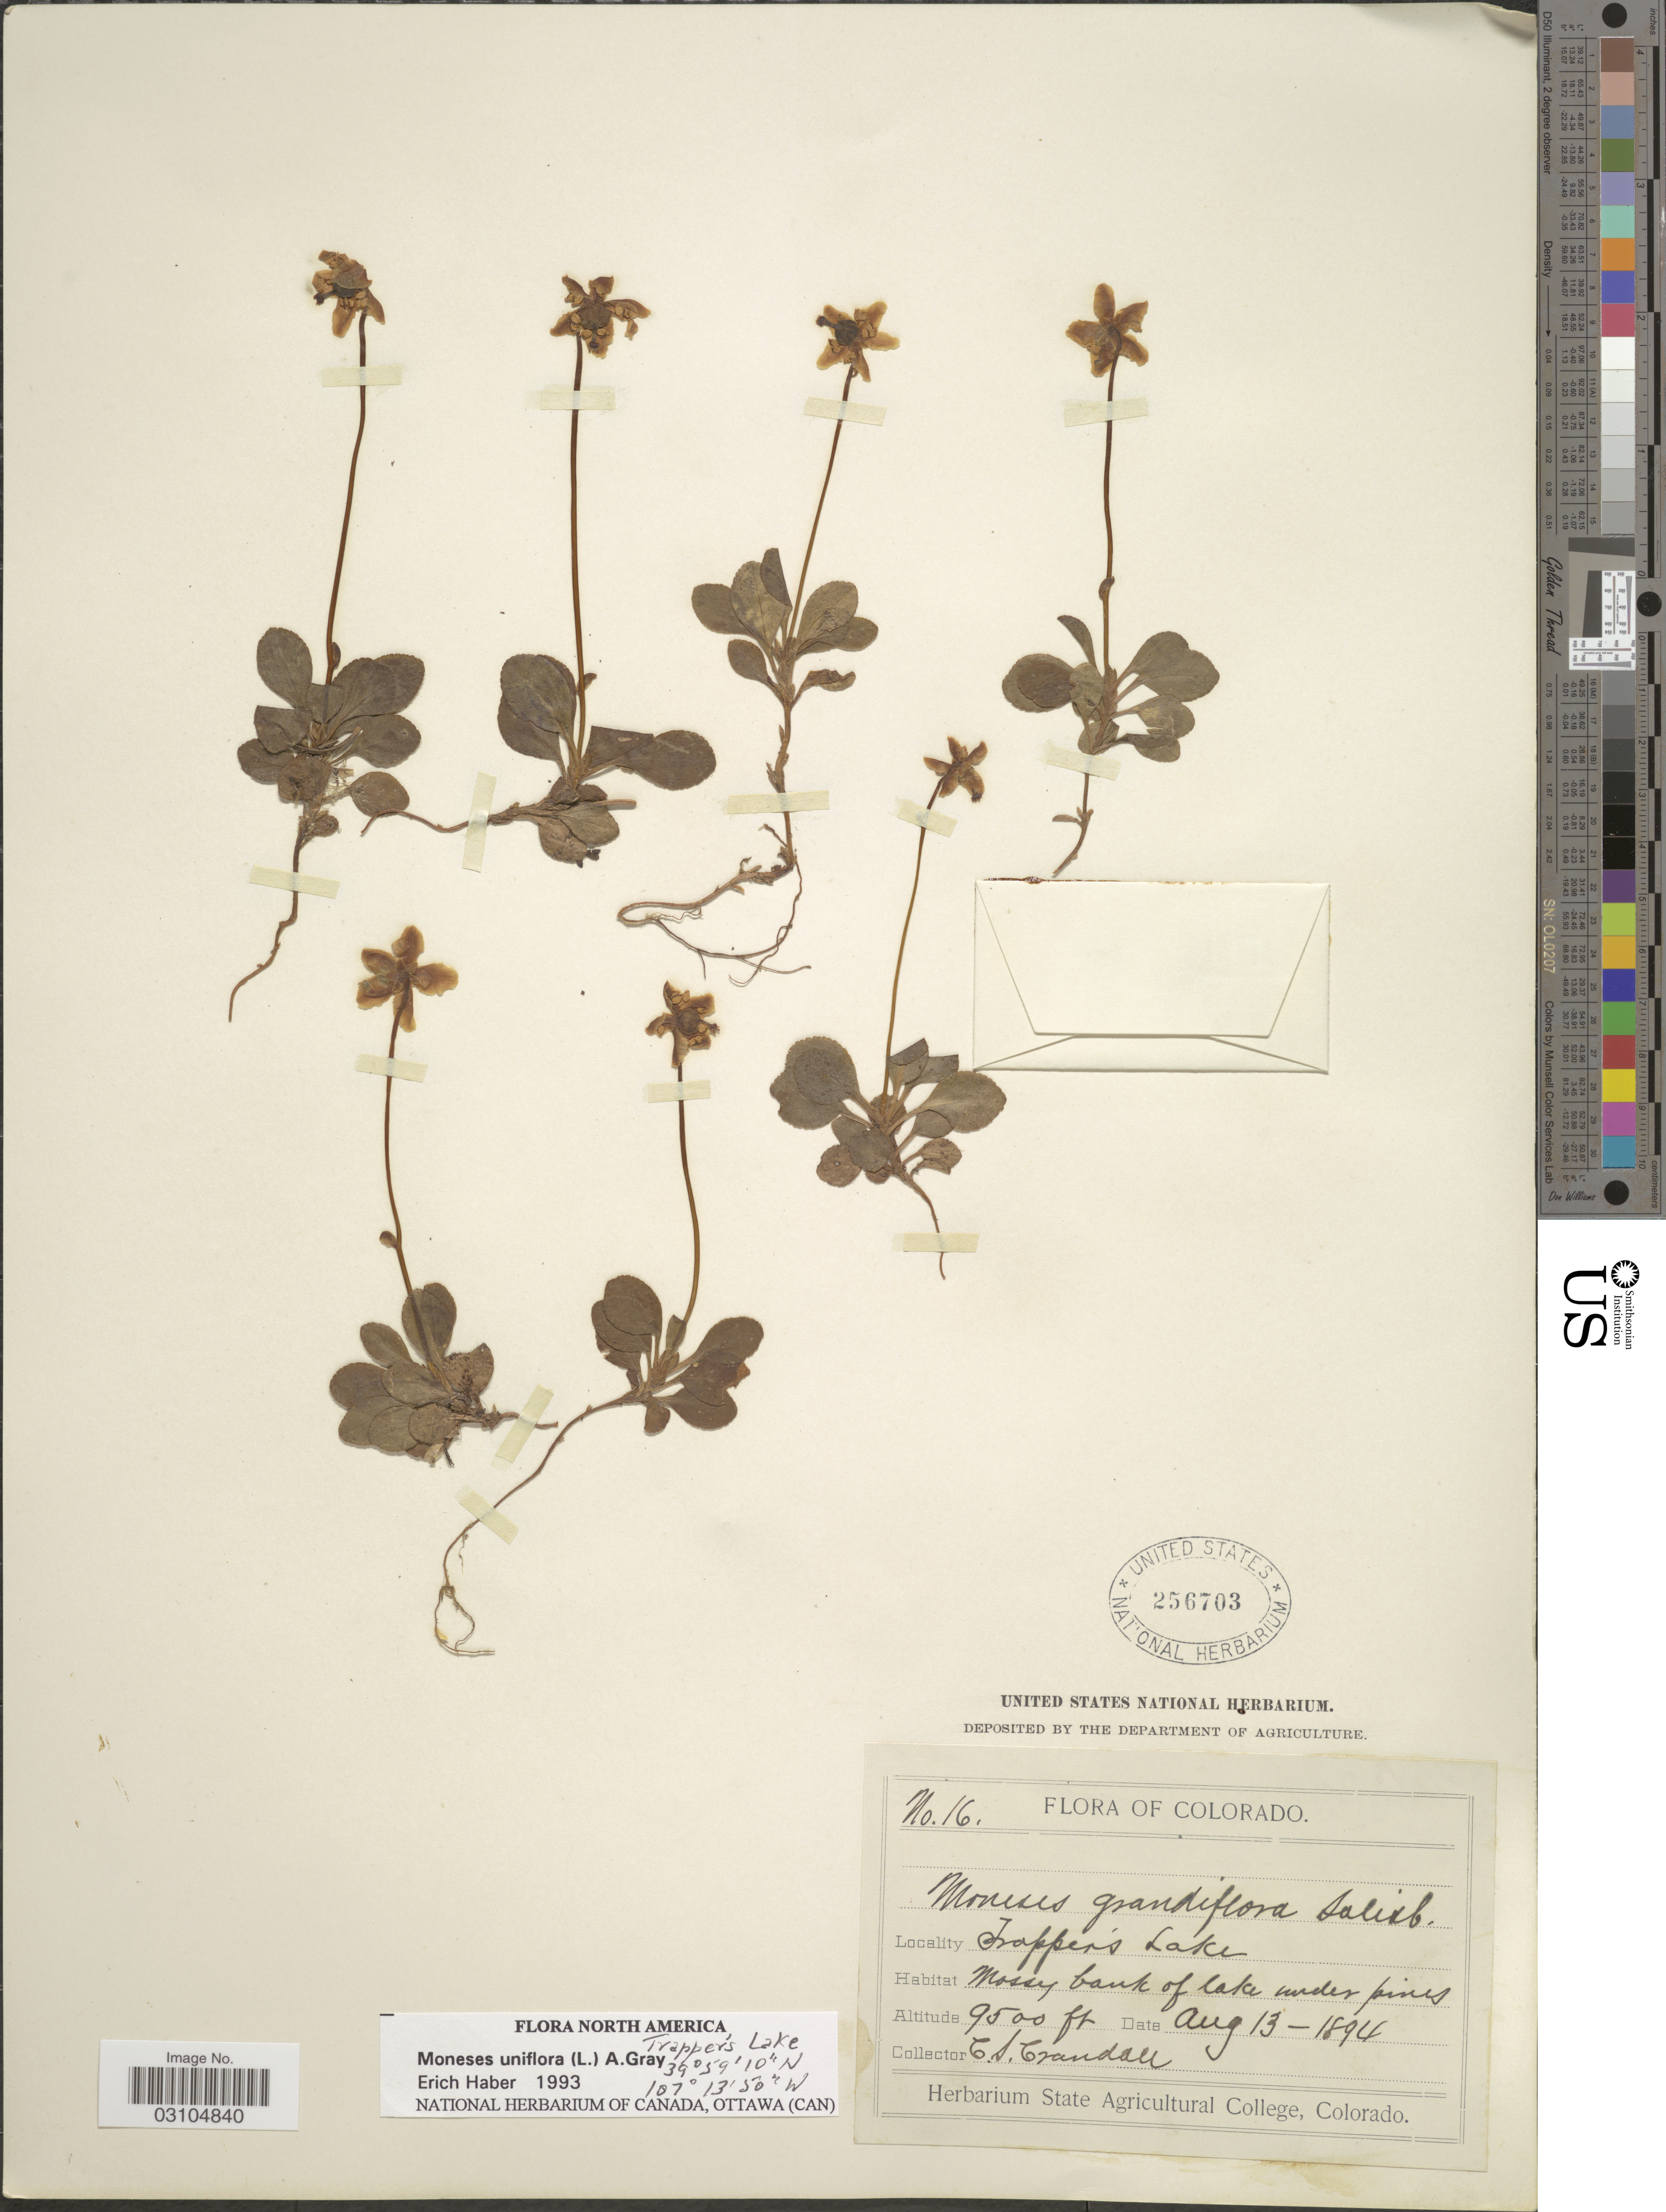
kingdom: Plantae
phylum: Tracheophyta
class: Magnoliopsida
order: Ericales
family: Ericaceae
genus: Moneses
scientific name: Moneses uniflora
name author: (L.) A. Gray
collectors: C. Grandall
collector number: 16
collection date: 1894-08-13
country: United States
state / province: Colorado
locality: Trapper's Lake.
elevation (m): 2896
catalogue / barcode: US 256703